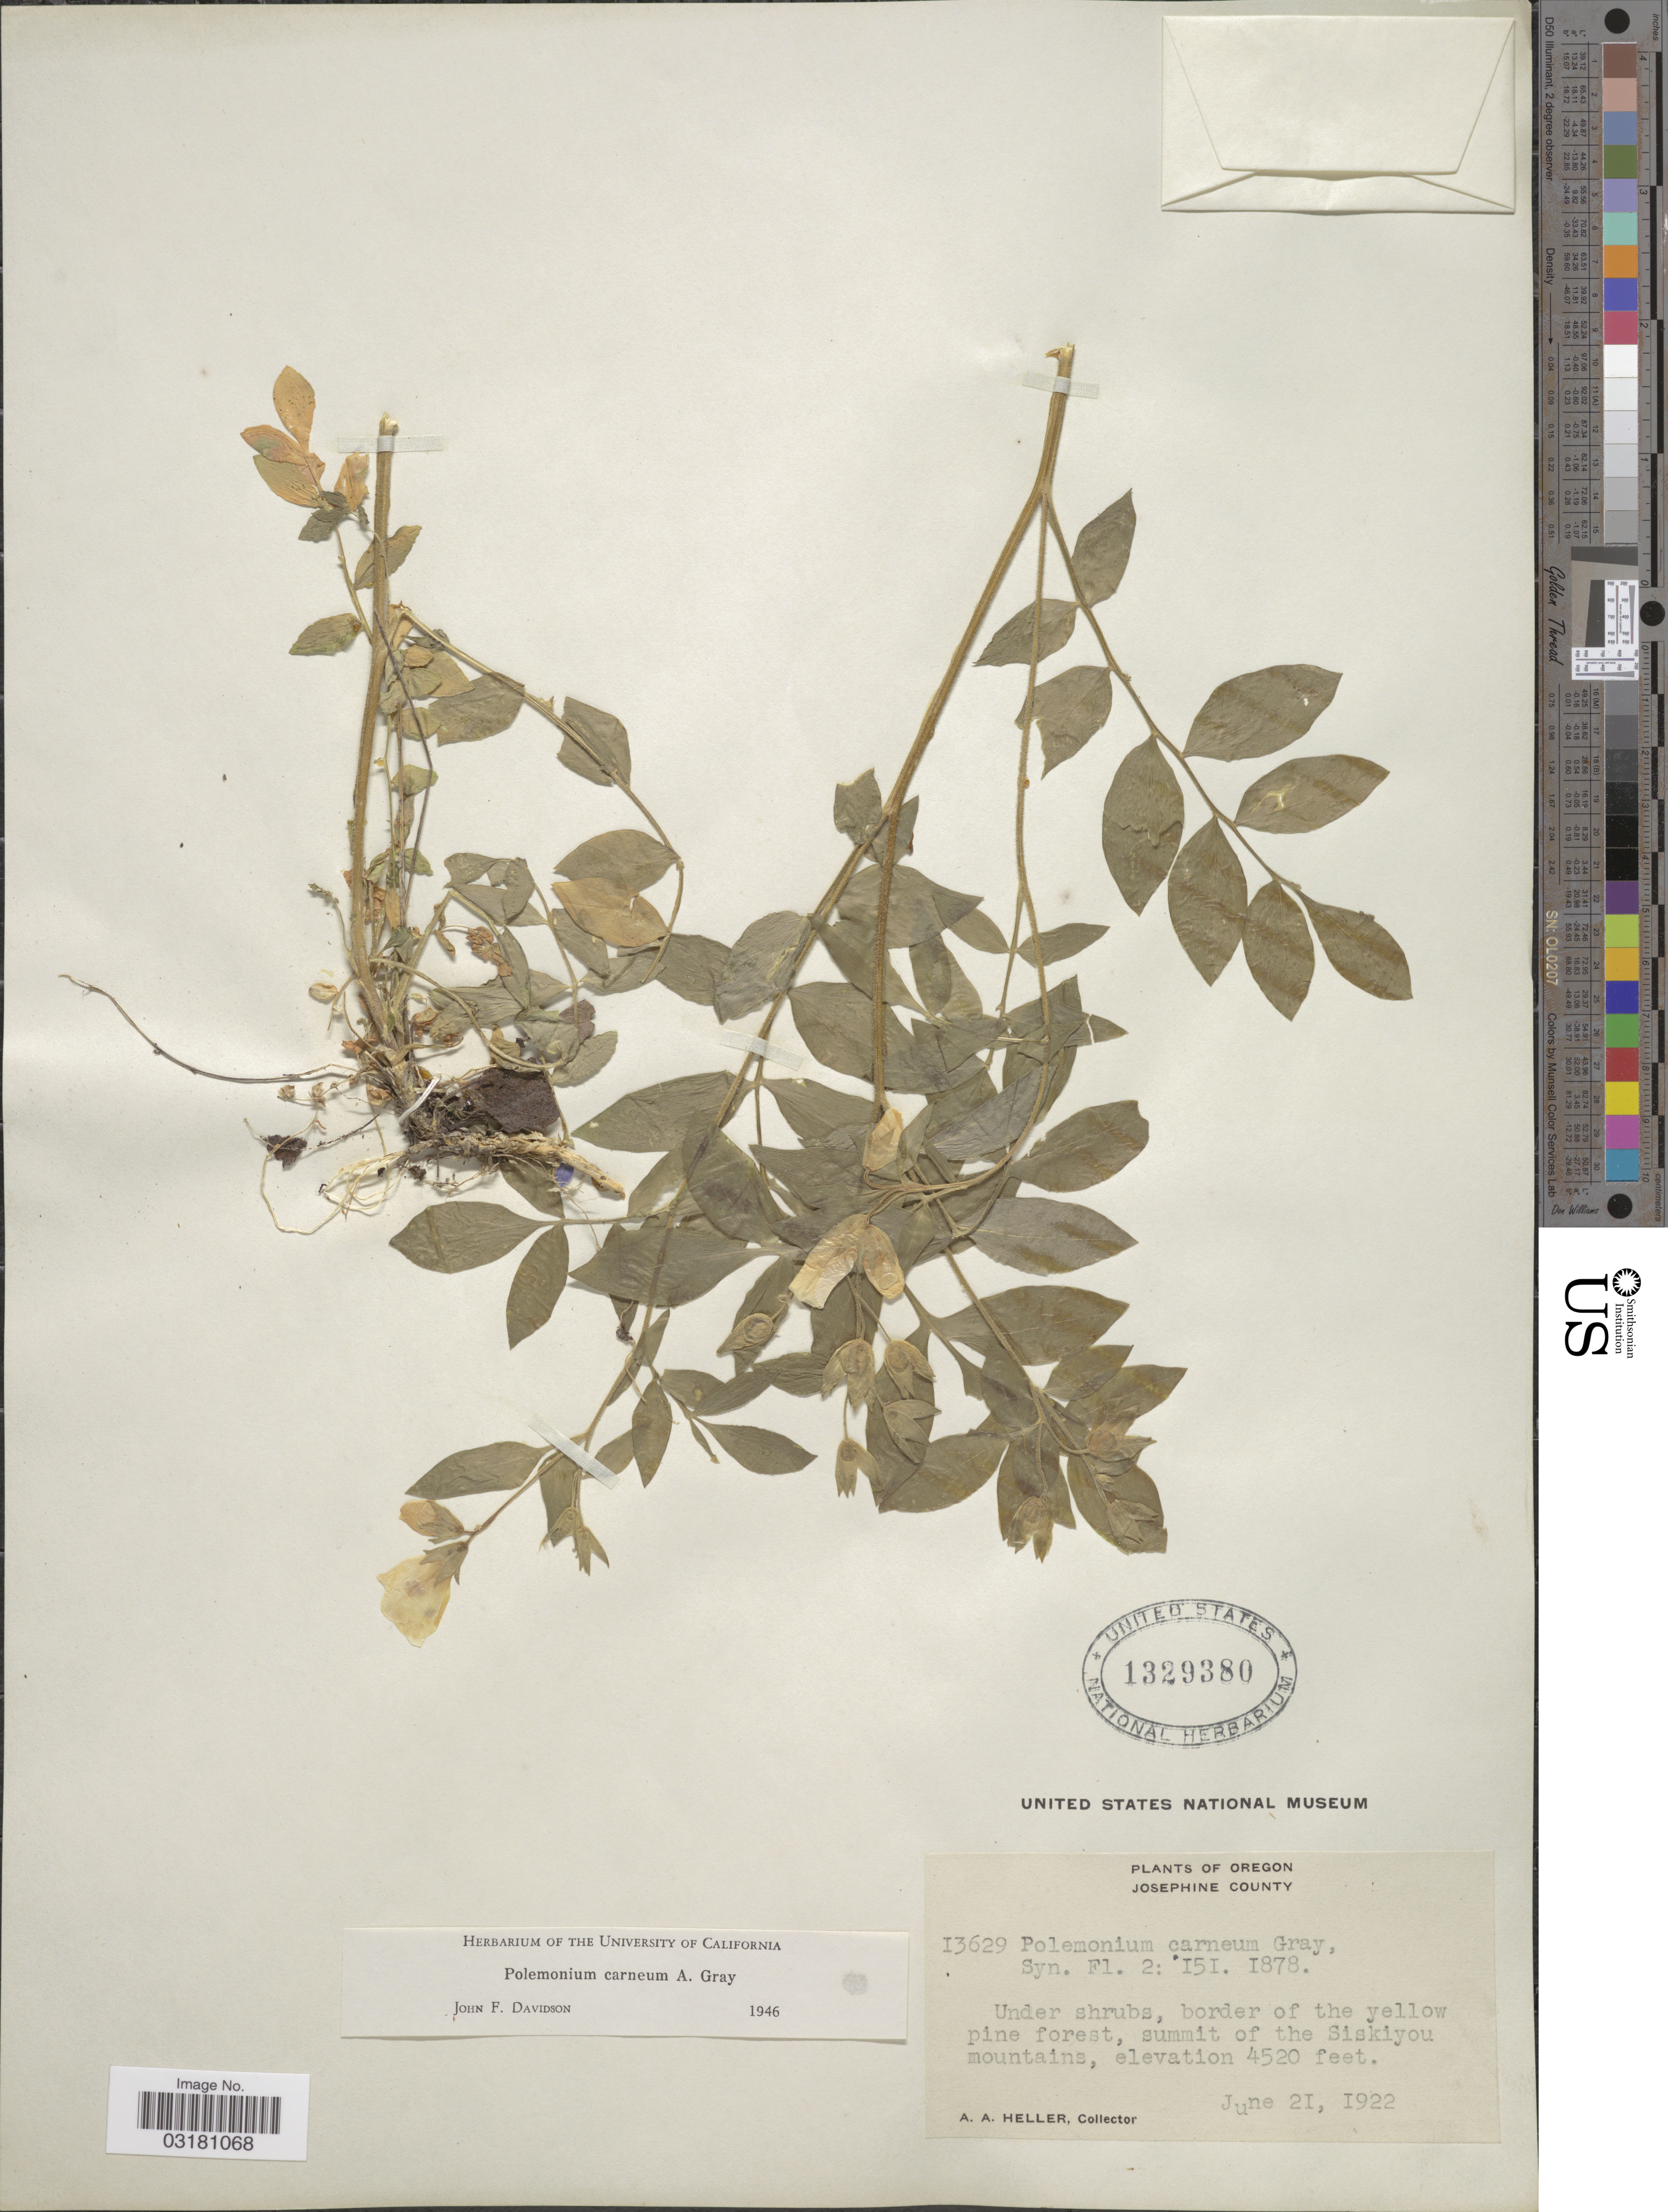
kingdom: Plantae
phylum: Tracheophyta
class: Magnoliopsida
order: Ericales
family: Polemoniaceae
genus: Polemonium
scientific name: Polemonium carneum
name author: A. Gray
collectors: A. A. Heller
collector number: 13629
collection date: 1922-06-21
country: United States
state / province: Oregon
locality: Josephine County. Summit of the Siskiyou mountains.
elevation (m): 1378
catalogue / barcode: US 1329380